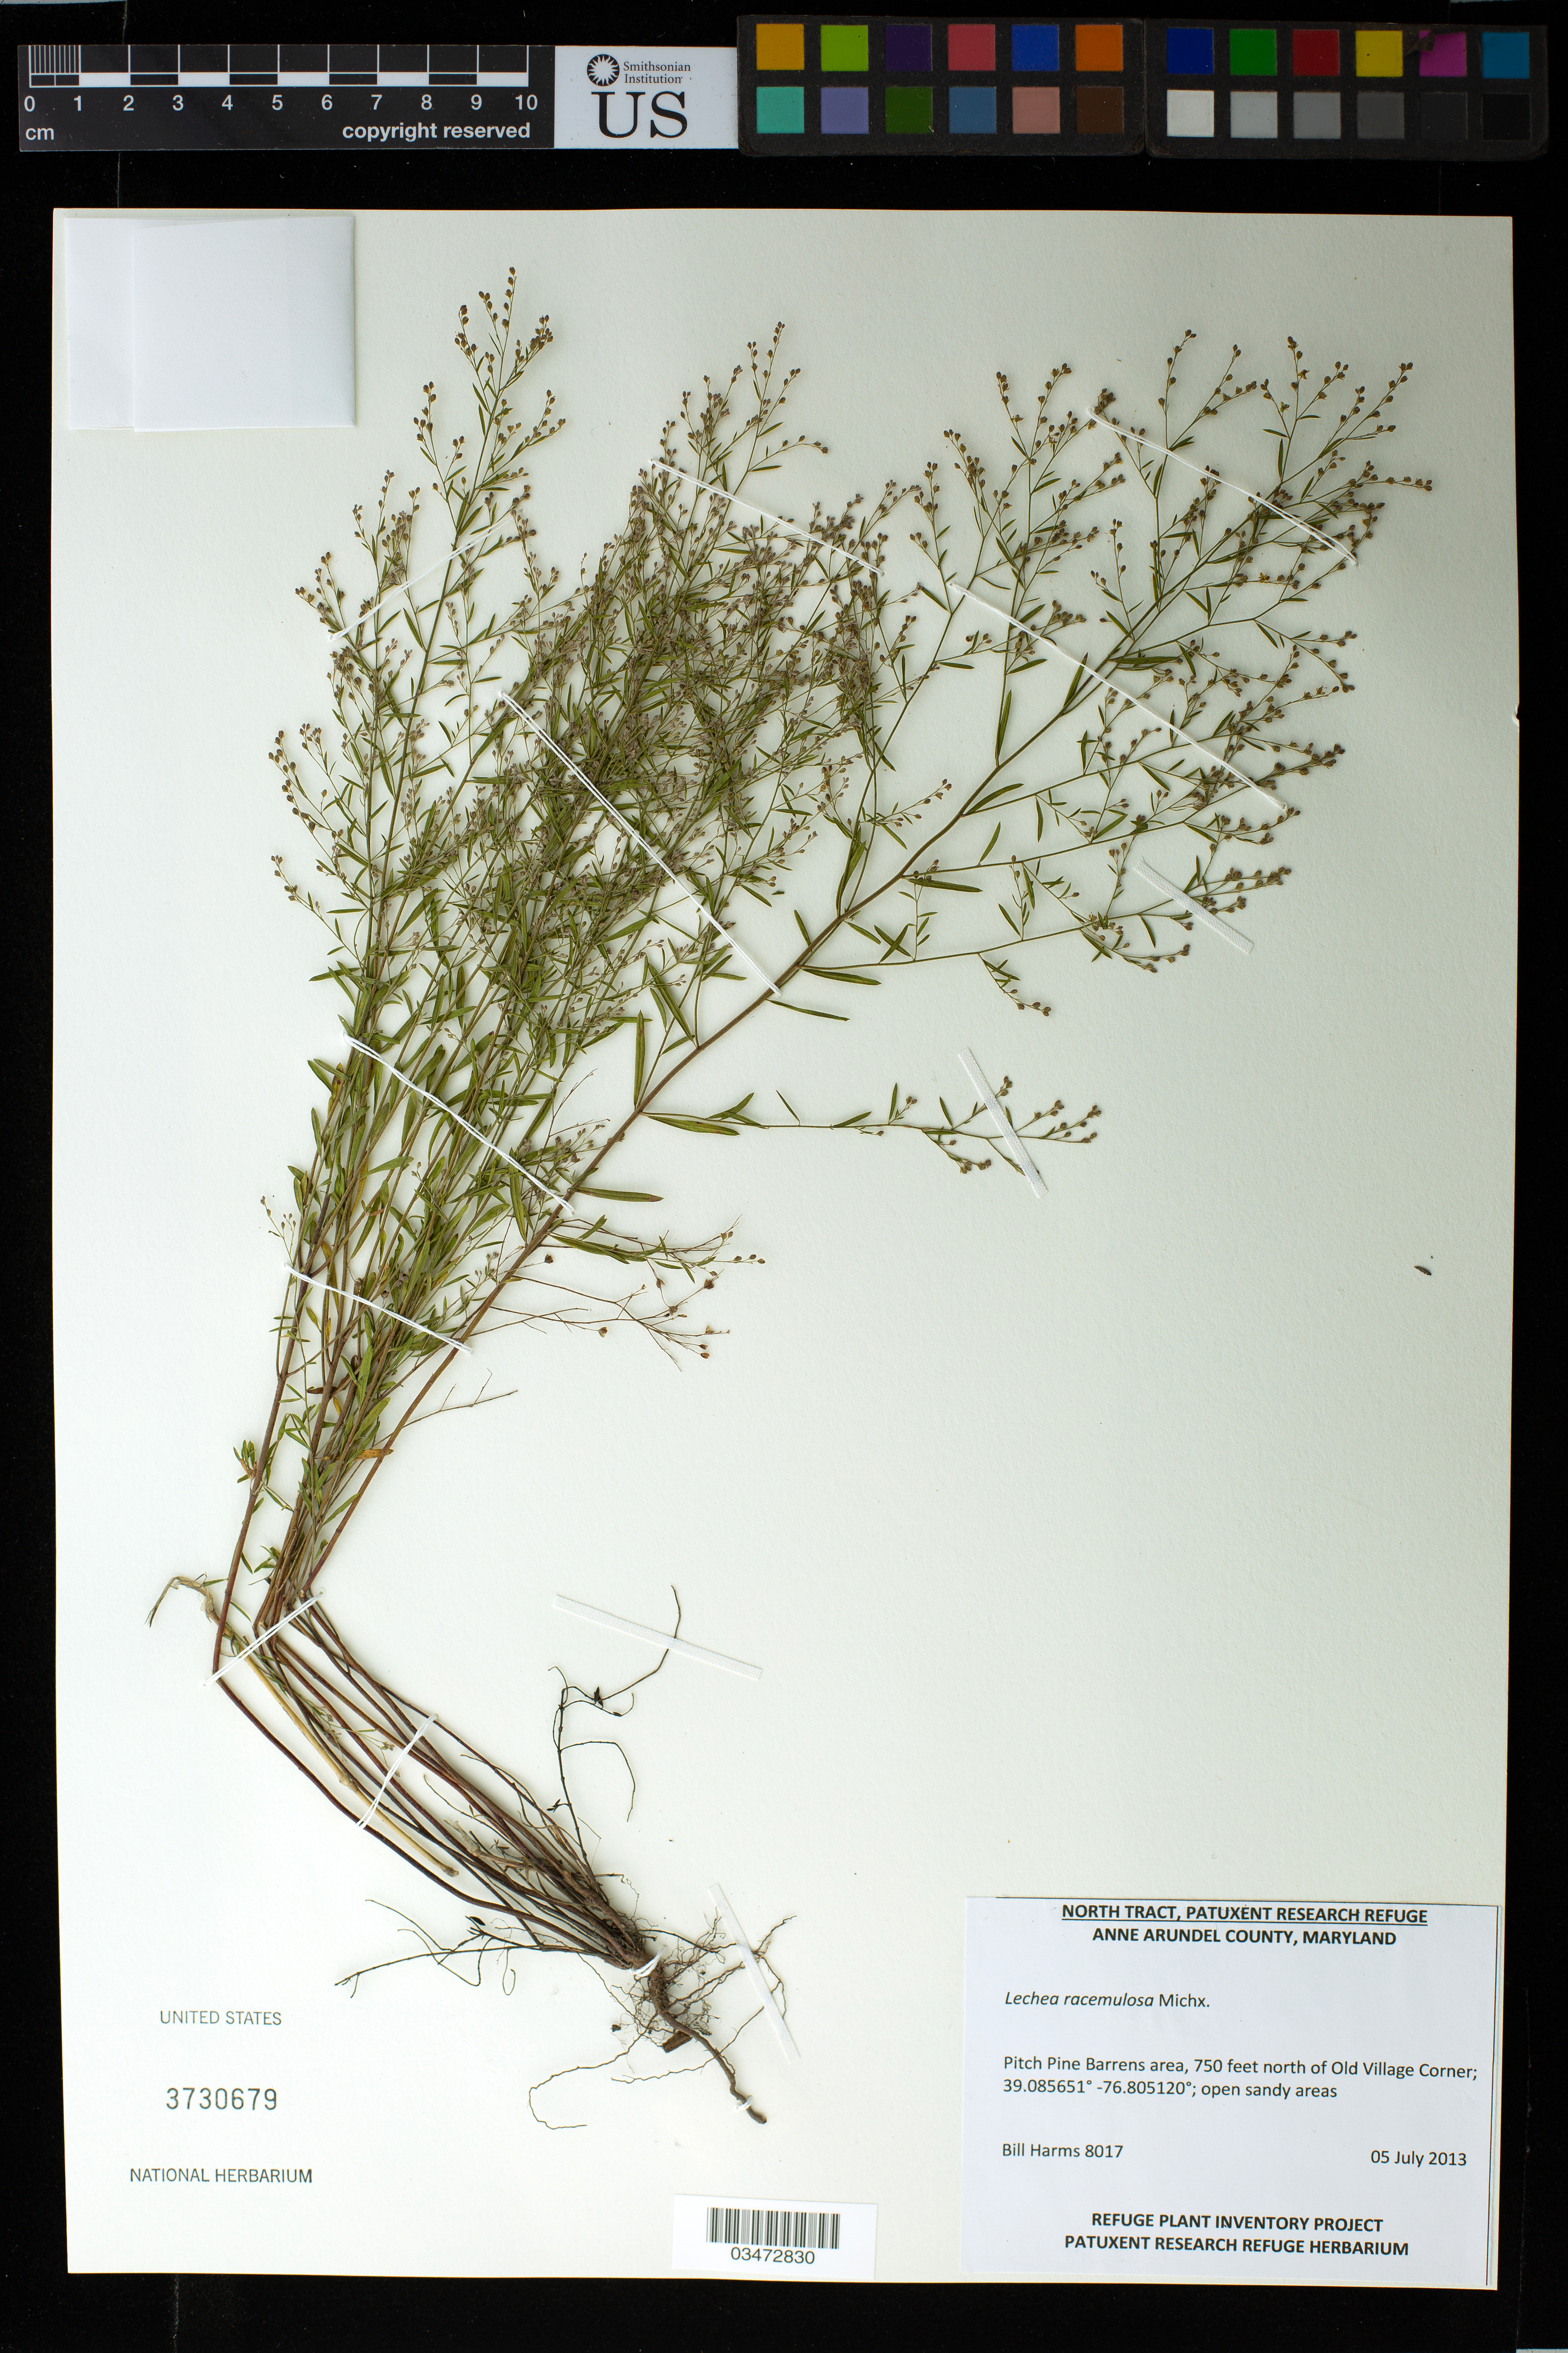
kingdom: Plantae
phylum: Tracheophyta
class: Magnoliopsida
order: Malvales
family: Cistaceae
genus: Lechea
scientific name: Lechea racemulosa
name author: Michx.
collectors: B. Harms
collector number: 8017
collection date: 2013-07-05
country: United States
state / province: Maryland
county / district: Anne Arundel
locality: Pitch Pine Barrens ares, 750 feet north of Old Village Corner; open sandy areas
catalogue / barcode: US 3730679